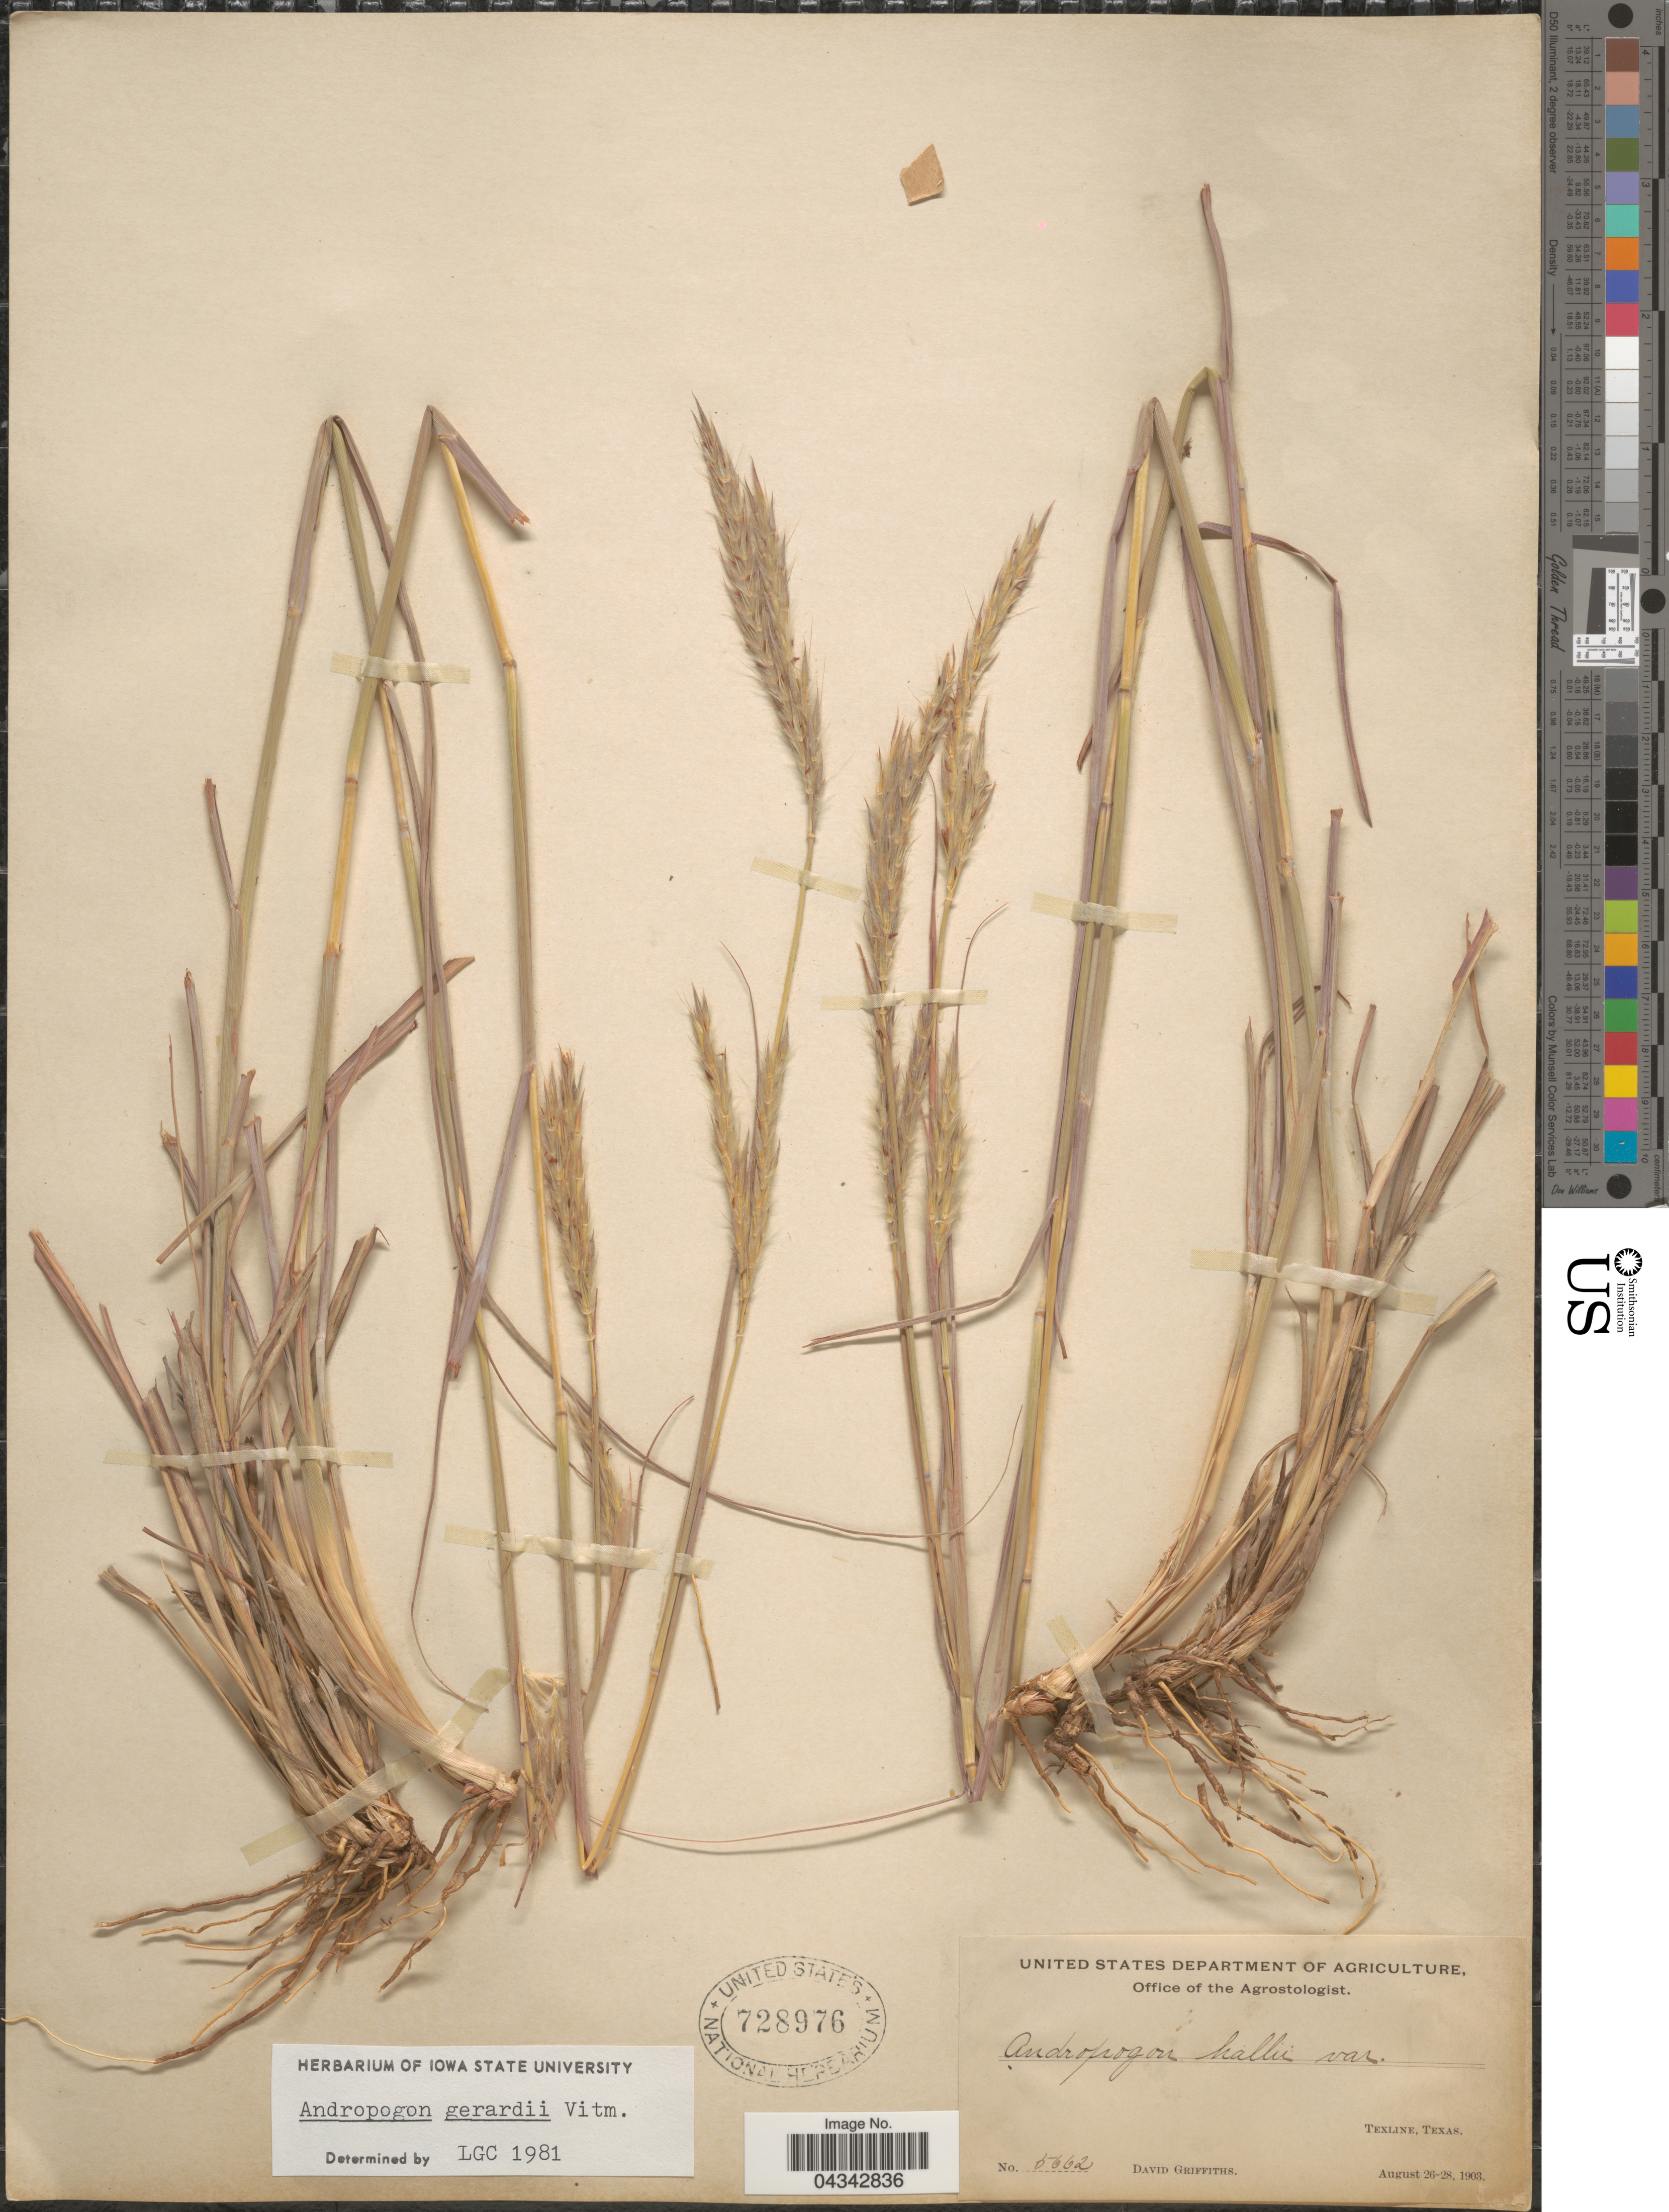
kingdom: Plantae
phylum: Tracheophyta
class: Liliopsida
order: Poales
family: Poaceae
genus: Andropogon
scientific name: Andropogon gerardii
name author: Vitman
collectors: D. Griffiths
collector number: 5662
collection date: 1903-08-26/1903-08-28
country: United States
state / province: Texas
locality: Texline.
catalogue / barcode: US 728976